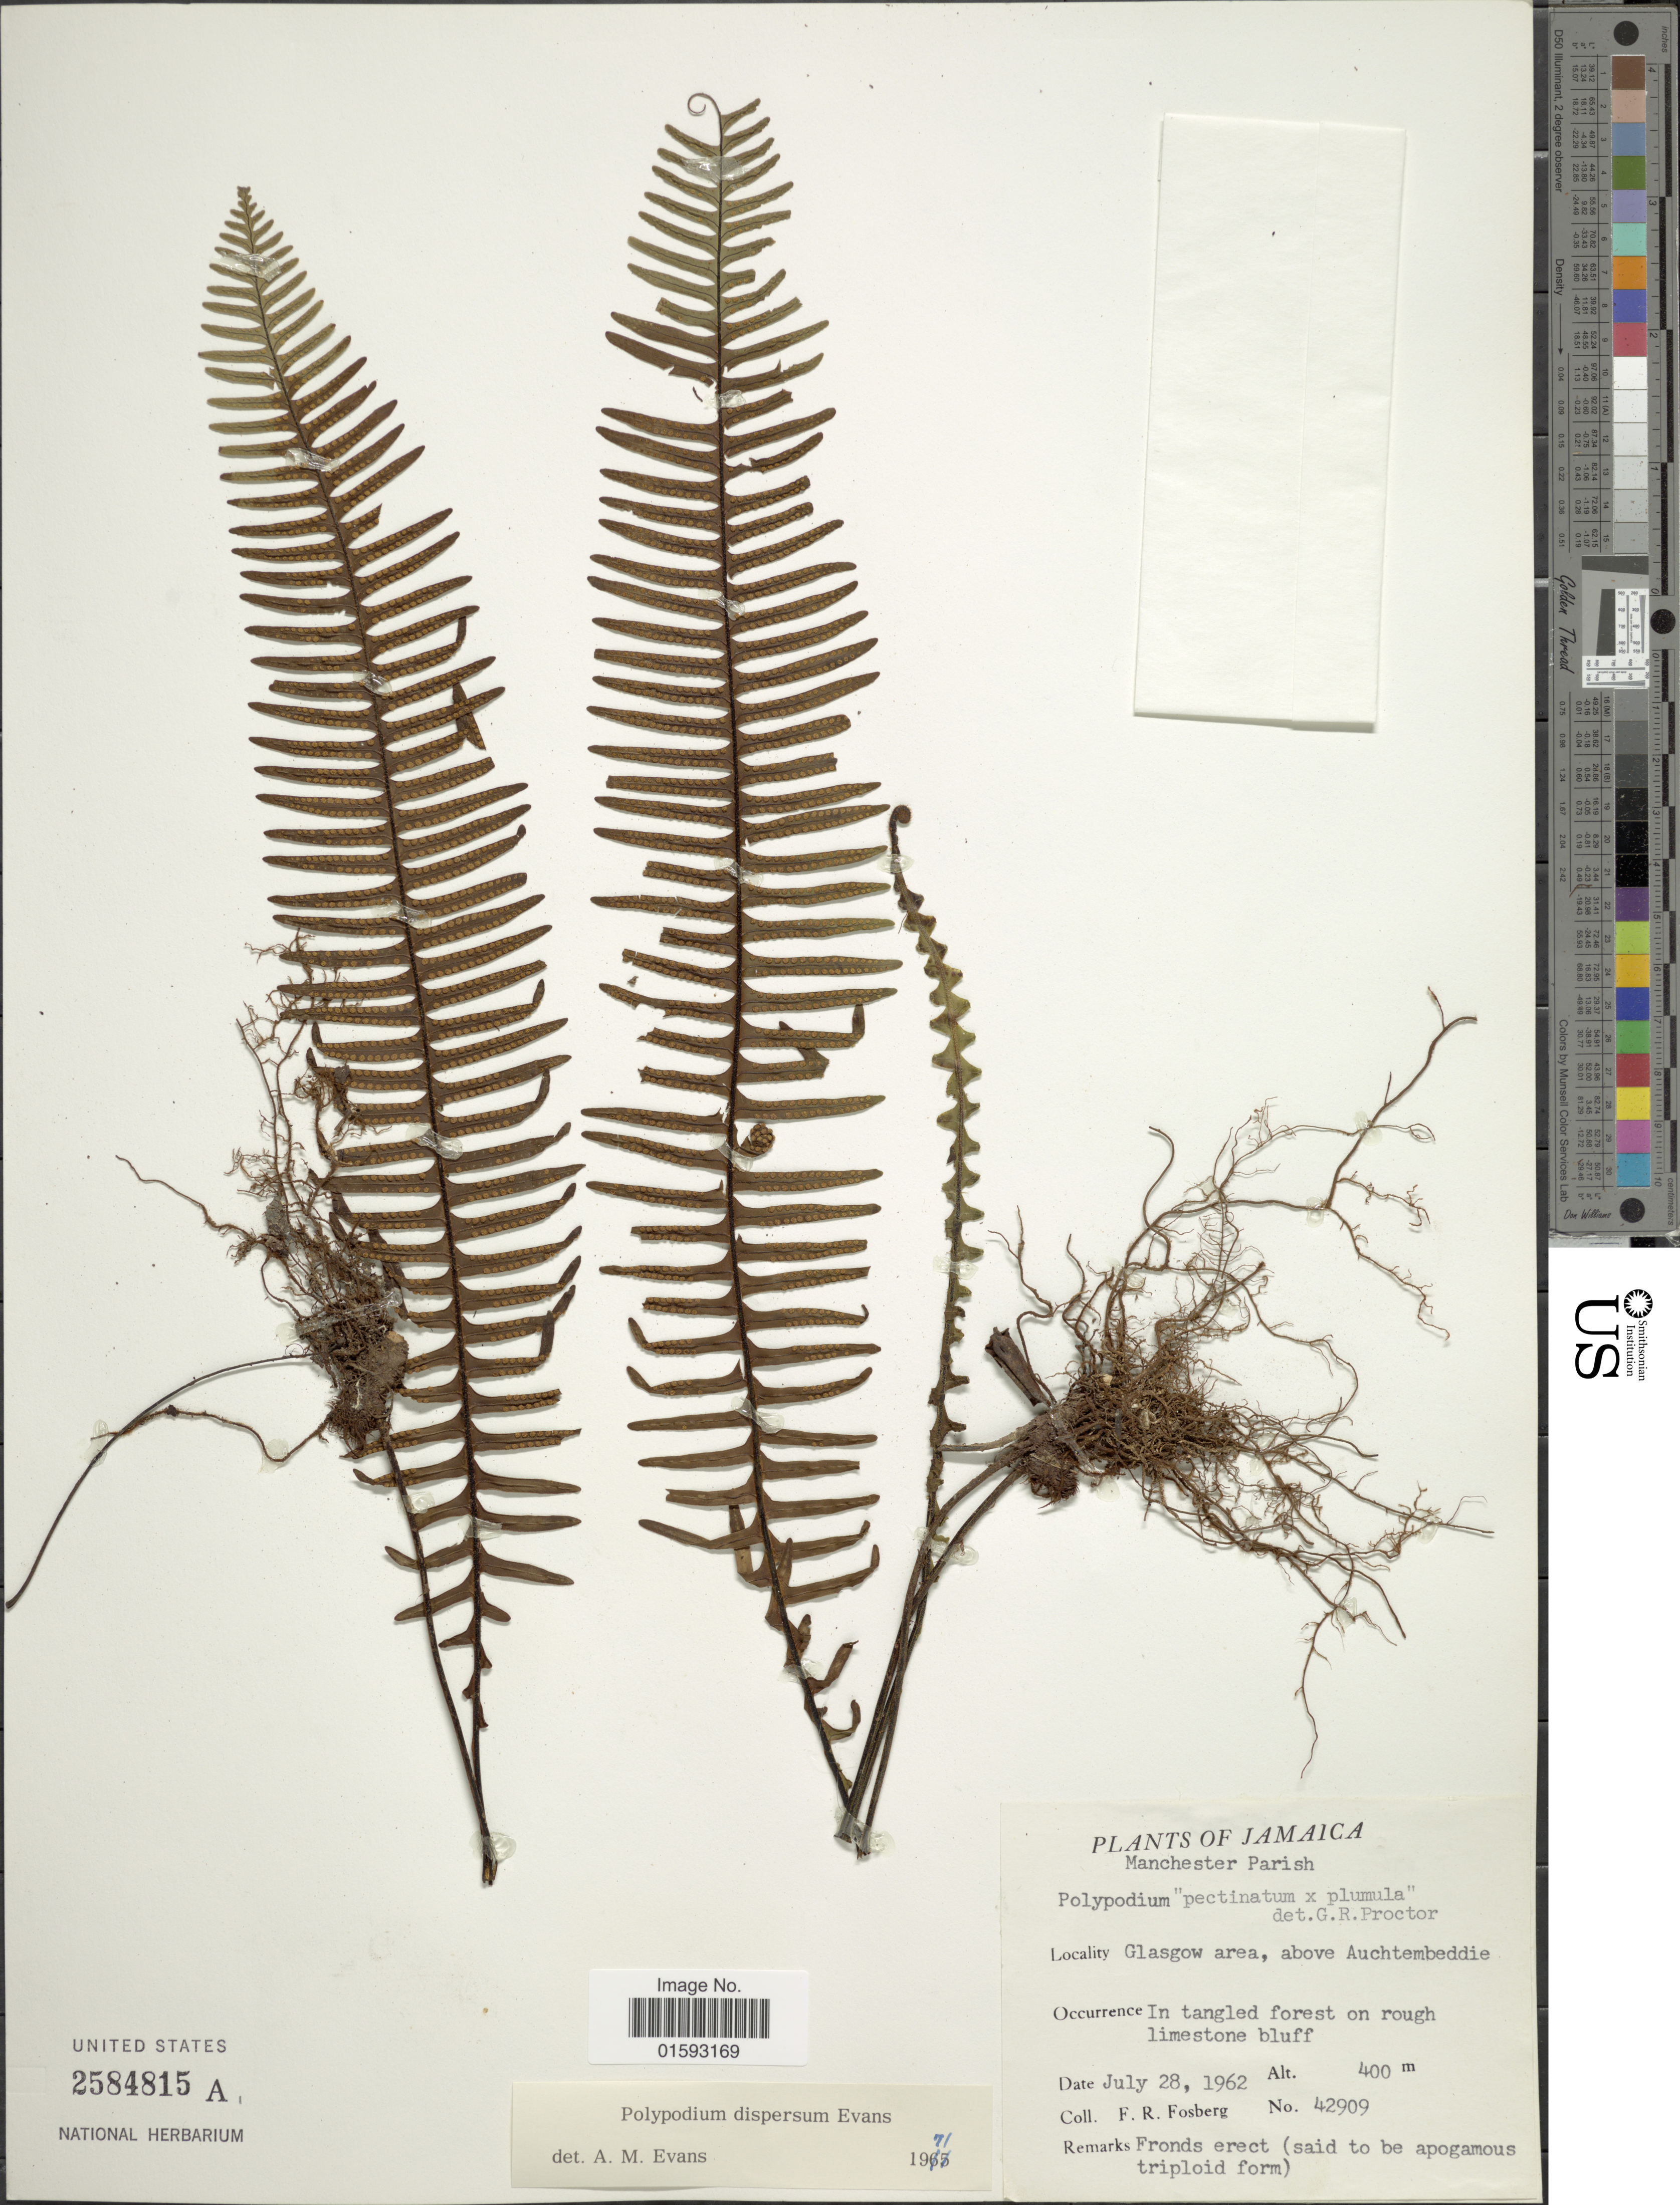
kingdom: Plantae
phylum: Tracheophyta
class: Polypodiopsida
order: Polypodiales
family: Polypodiaceae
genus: Pecluma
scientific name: Pecluma dispersa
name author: (A.M. Evans) M.G. Price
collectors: F. R. Fosberg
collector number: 42909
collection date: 1962-07-28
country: Jamaica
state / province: Manchester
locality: Glasgow area, above Auchtembeddie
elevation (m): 400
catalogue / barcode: US 2584815A